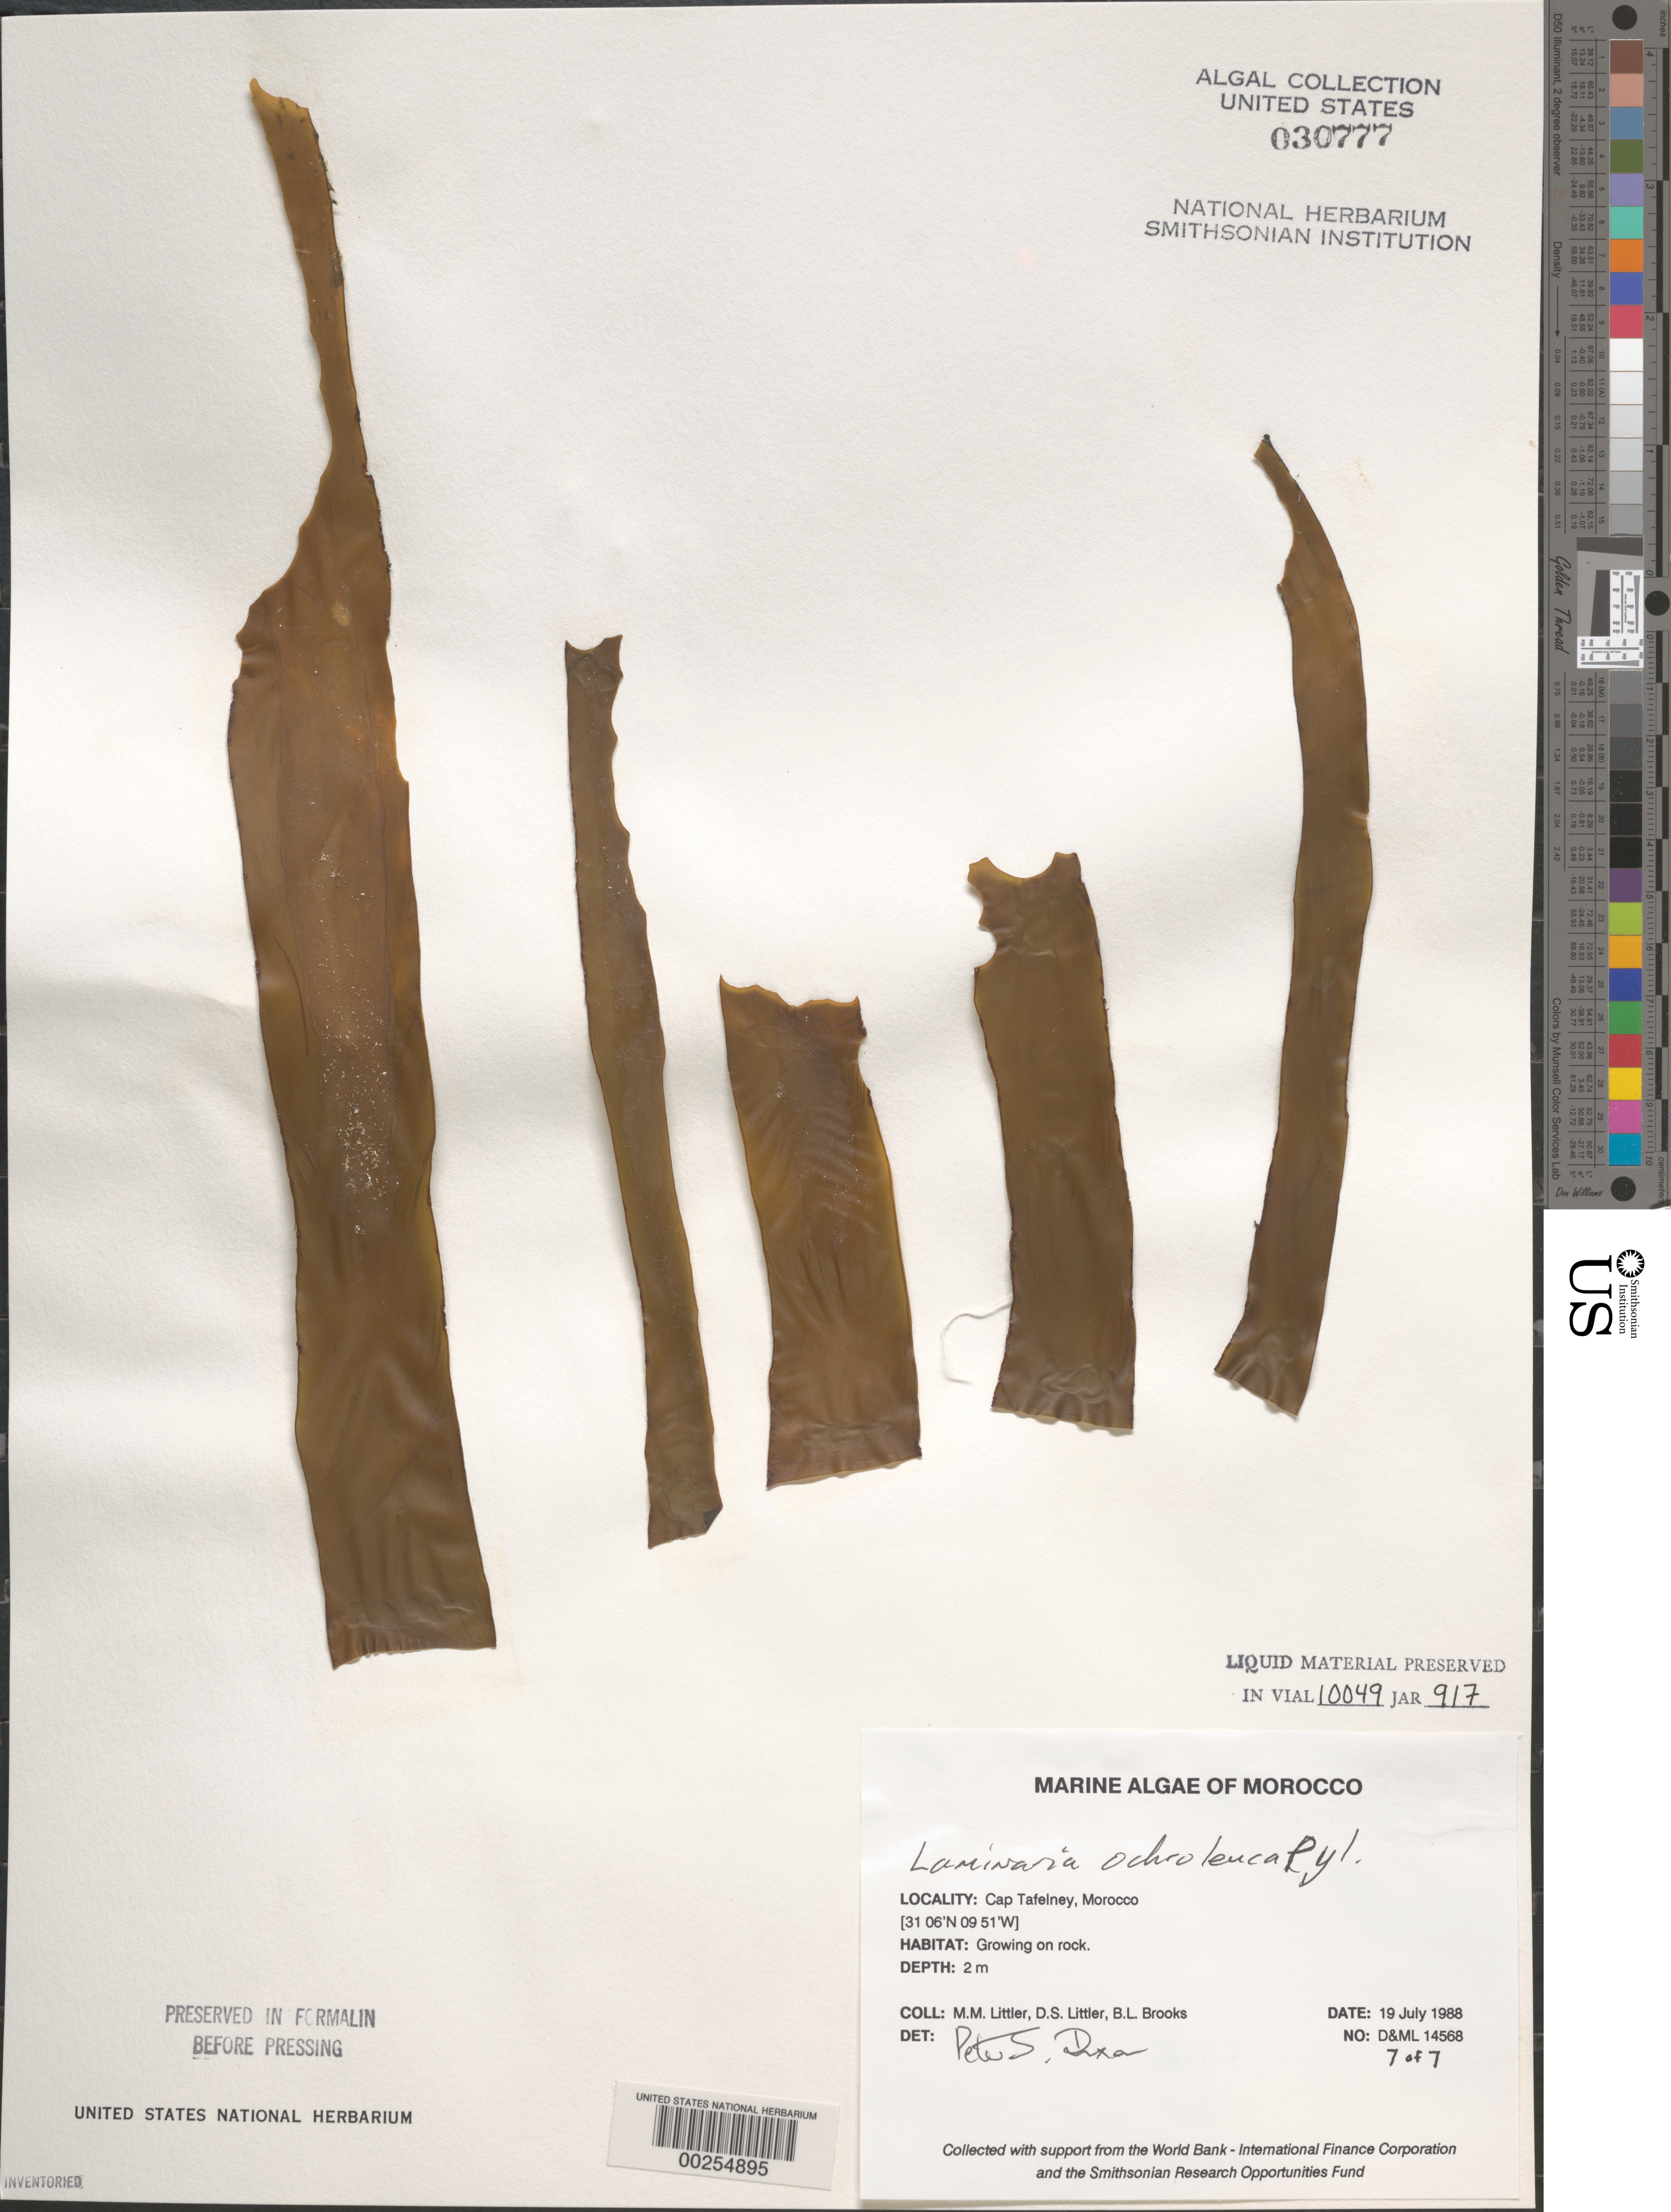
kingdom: Chromista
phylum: Ochrophyta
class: Phaeophyceae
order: Laminariales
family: Laminariaceae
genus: Laminaria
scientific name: Laminaria ochroleuca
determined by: Dixon, P. S.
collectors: M. M. Littler, D. S. Littler & B. Brooks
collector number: D&ML 14568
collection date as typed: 19 Jul 1988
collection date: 1988-07-19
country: Morocco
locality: Cap Tafelney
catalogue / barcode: US 30777